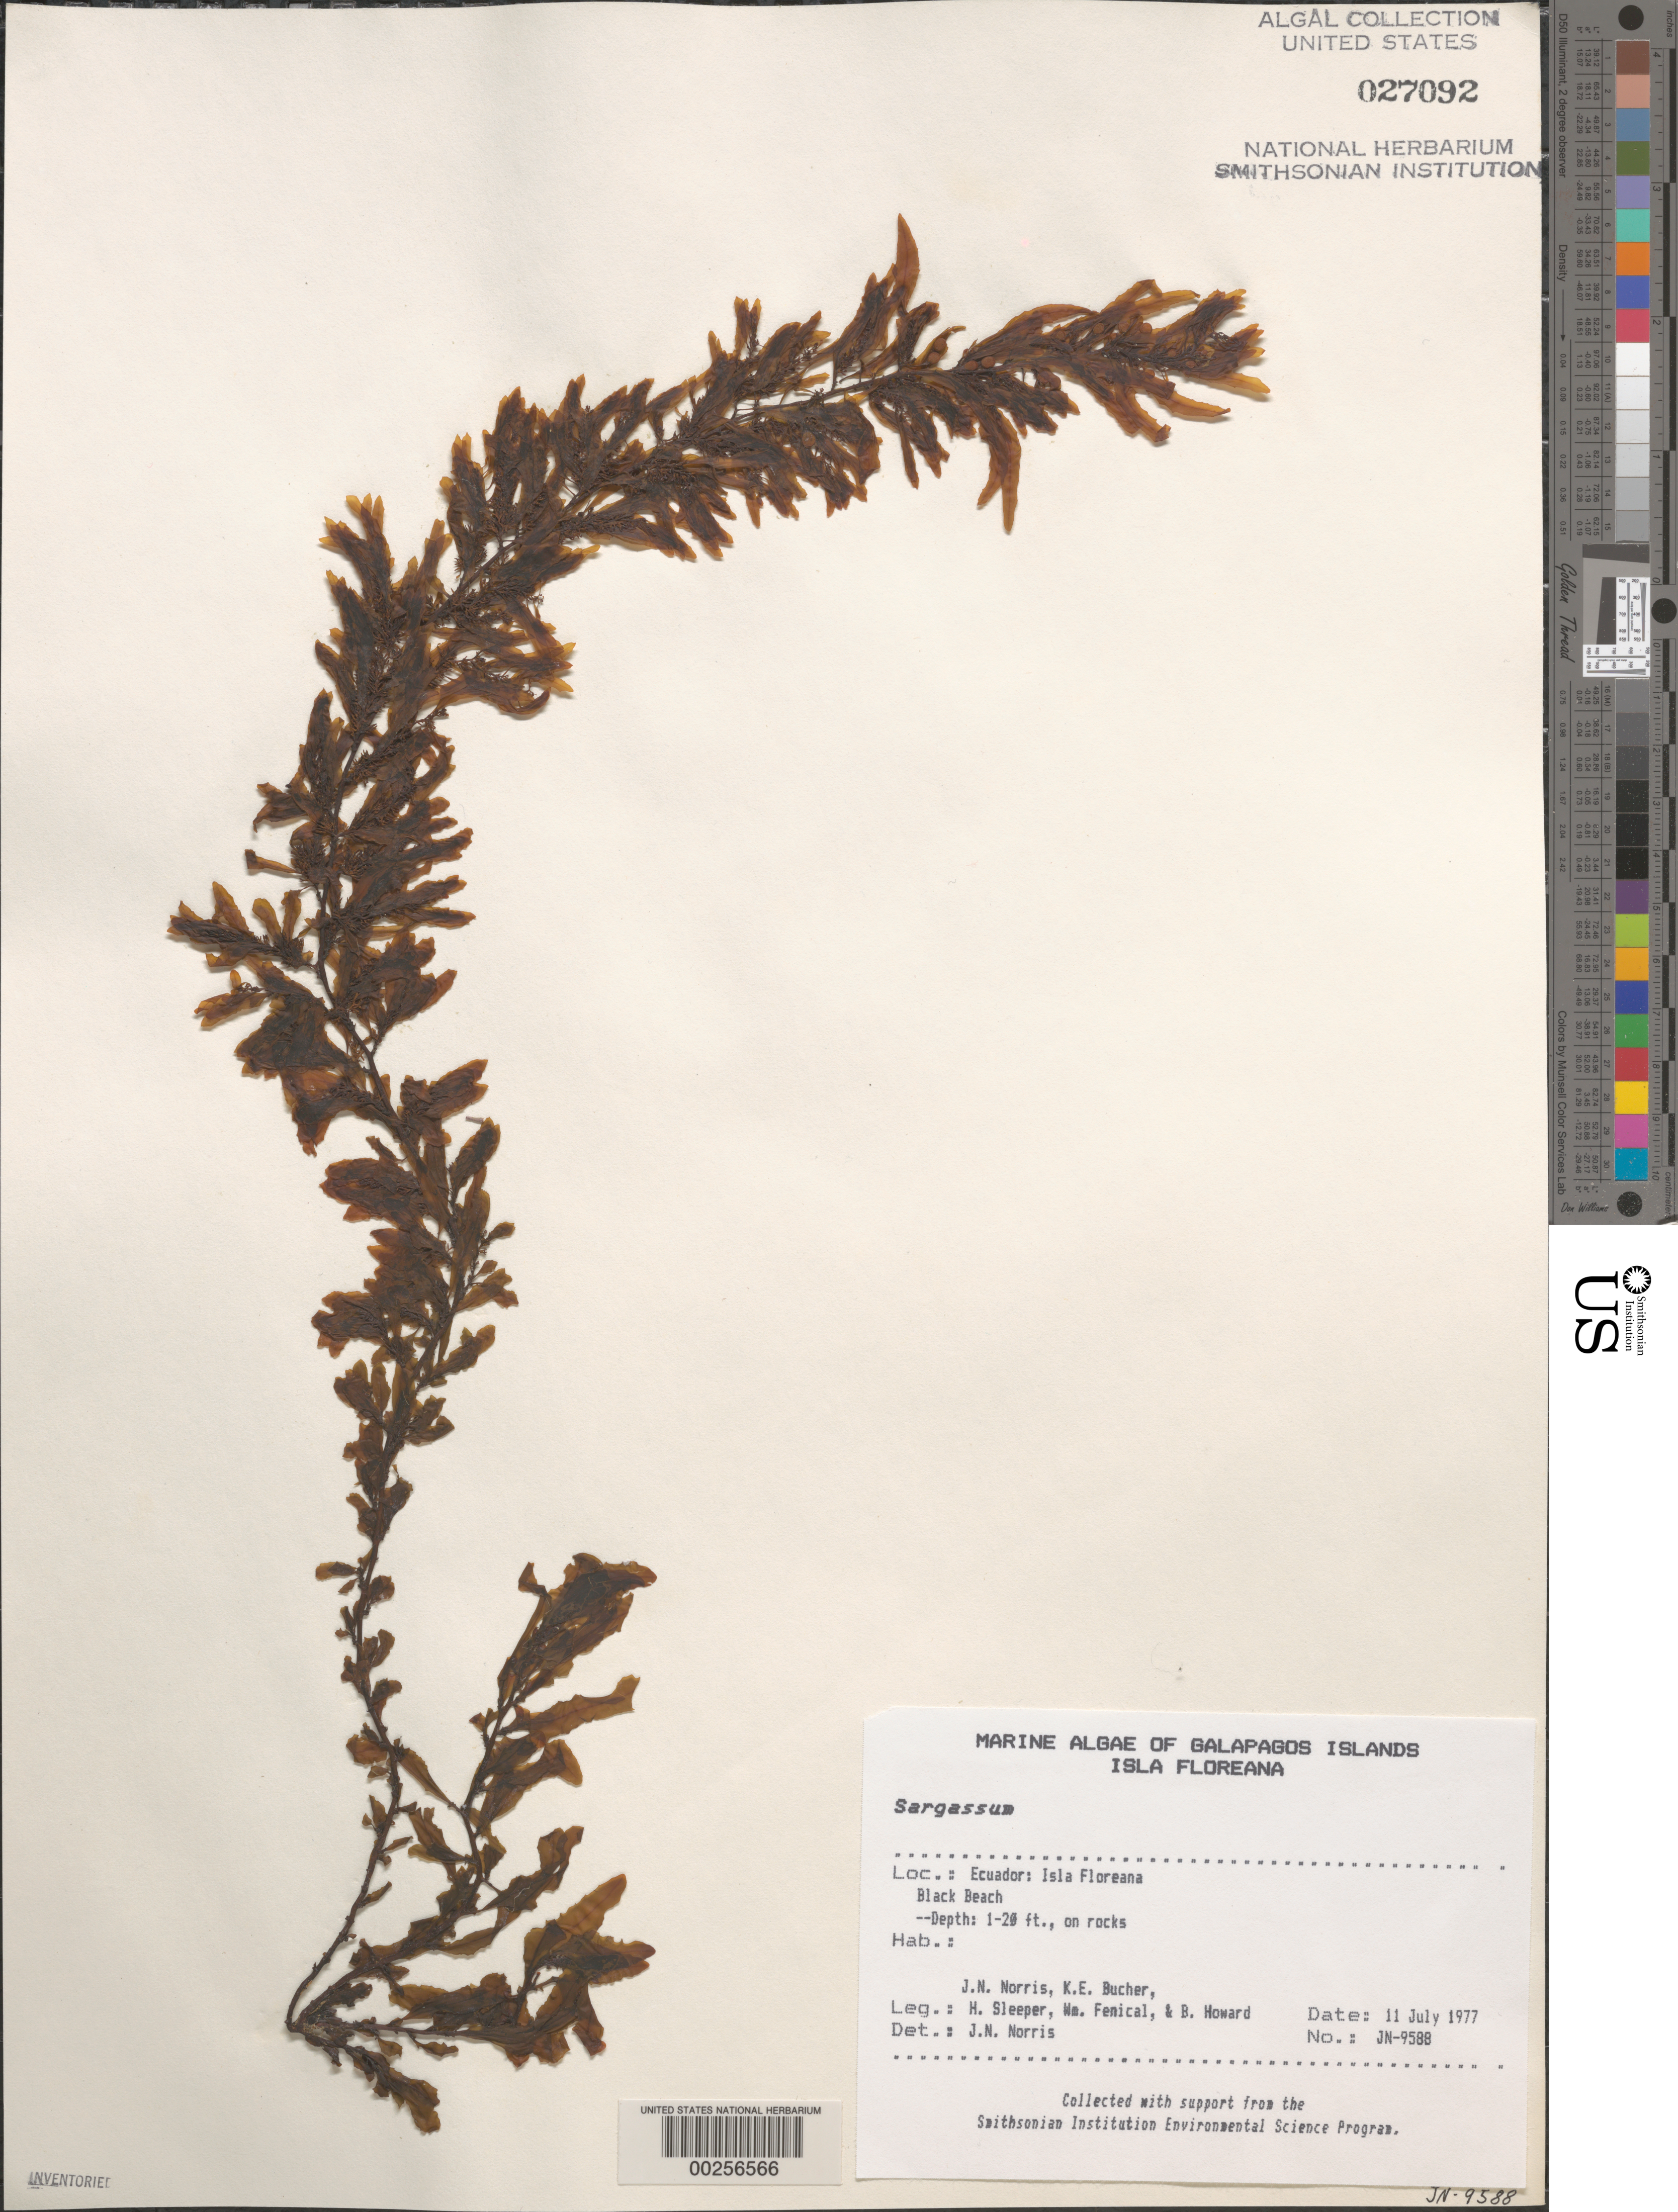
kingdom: Chromista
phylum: Ochrophyta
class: Phaeophyceae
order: Fucales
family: Sargassaceae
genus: Sargassum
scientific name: Sargassum sp.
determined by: Norris, James N.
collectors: J. N. Norris, K. E. Bucher, H. Sleeper, W. Fenical & B. Howard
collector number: JN-9588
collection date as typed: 11 Jul 1977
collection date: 1977-07-11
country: Ecuador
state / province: Colón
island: Floreana [Charles, Santa Maria]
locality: Black Beach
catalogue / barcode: US 27092